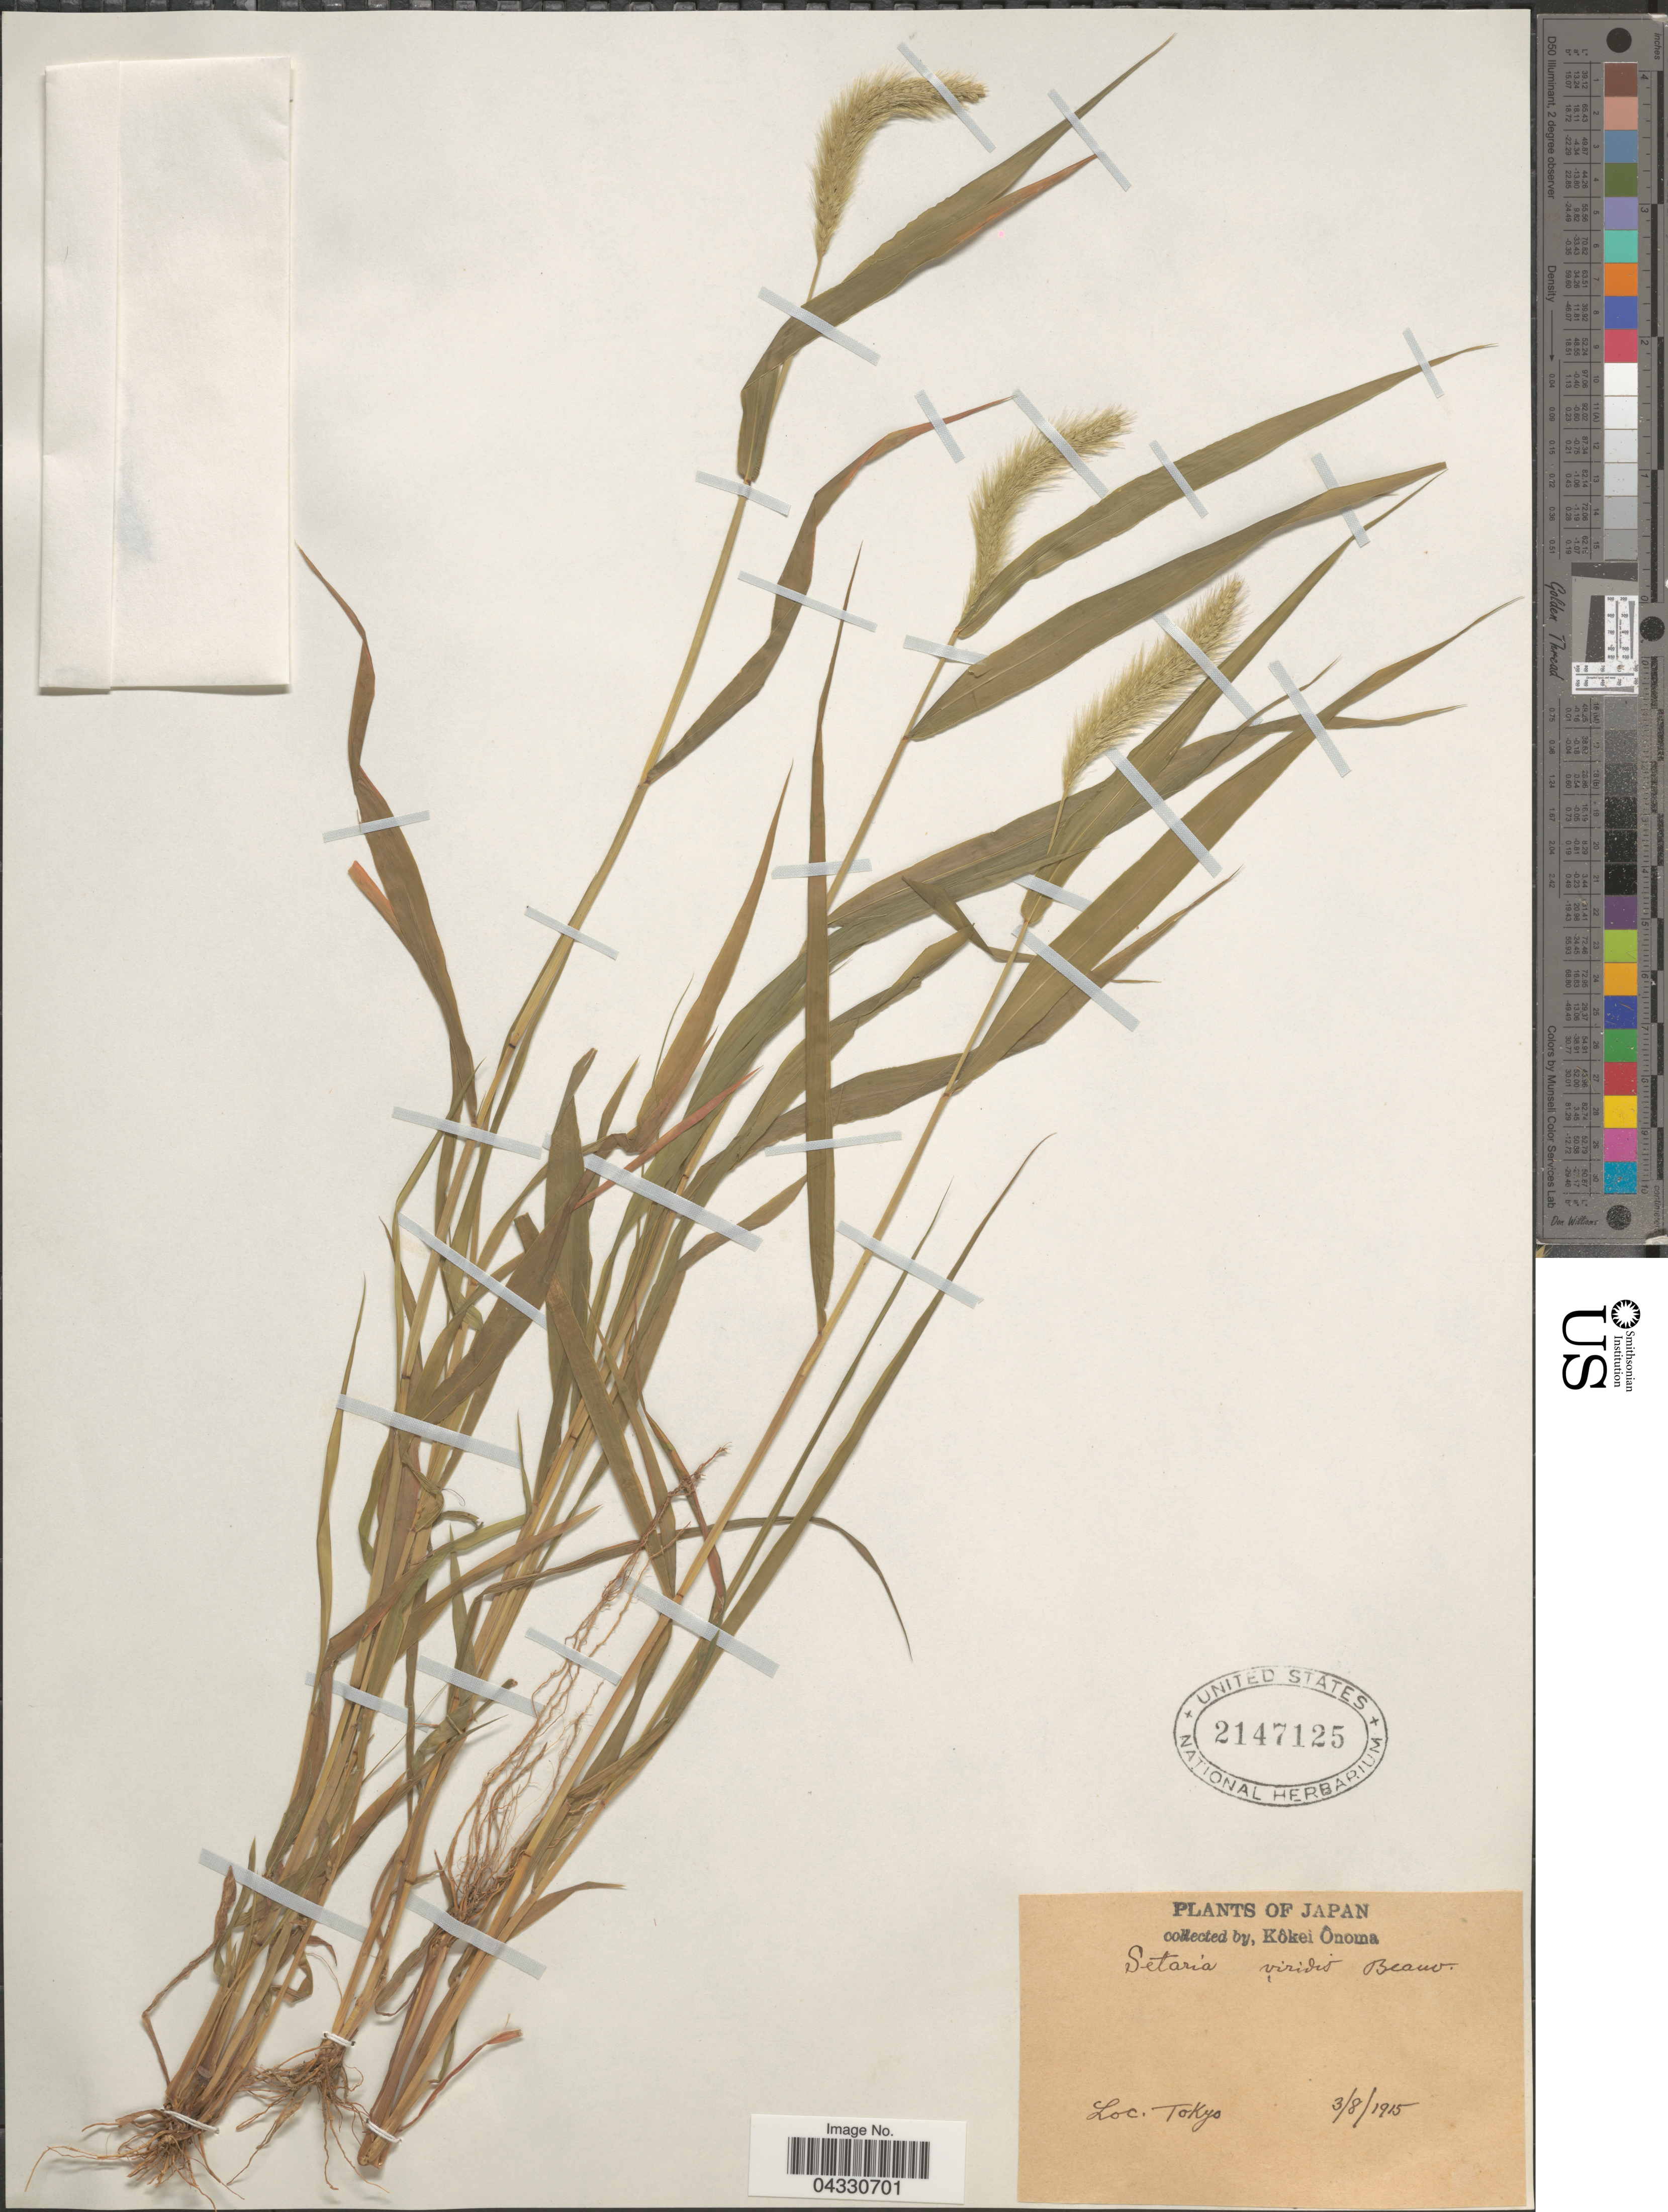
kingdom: Plantae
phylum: Tracheophyta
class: Liliopsida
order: Poales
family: Poaceae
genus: Setaria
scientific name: Setaria viridis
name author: (L.) P. Beauv.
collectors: K. Onoma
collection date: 1915-08-03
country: Japan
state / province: Tokyo, Federal City of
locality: Tokyo.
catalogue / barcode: US 2147125